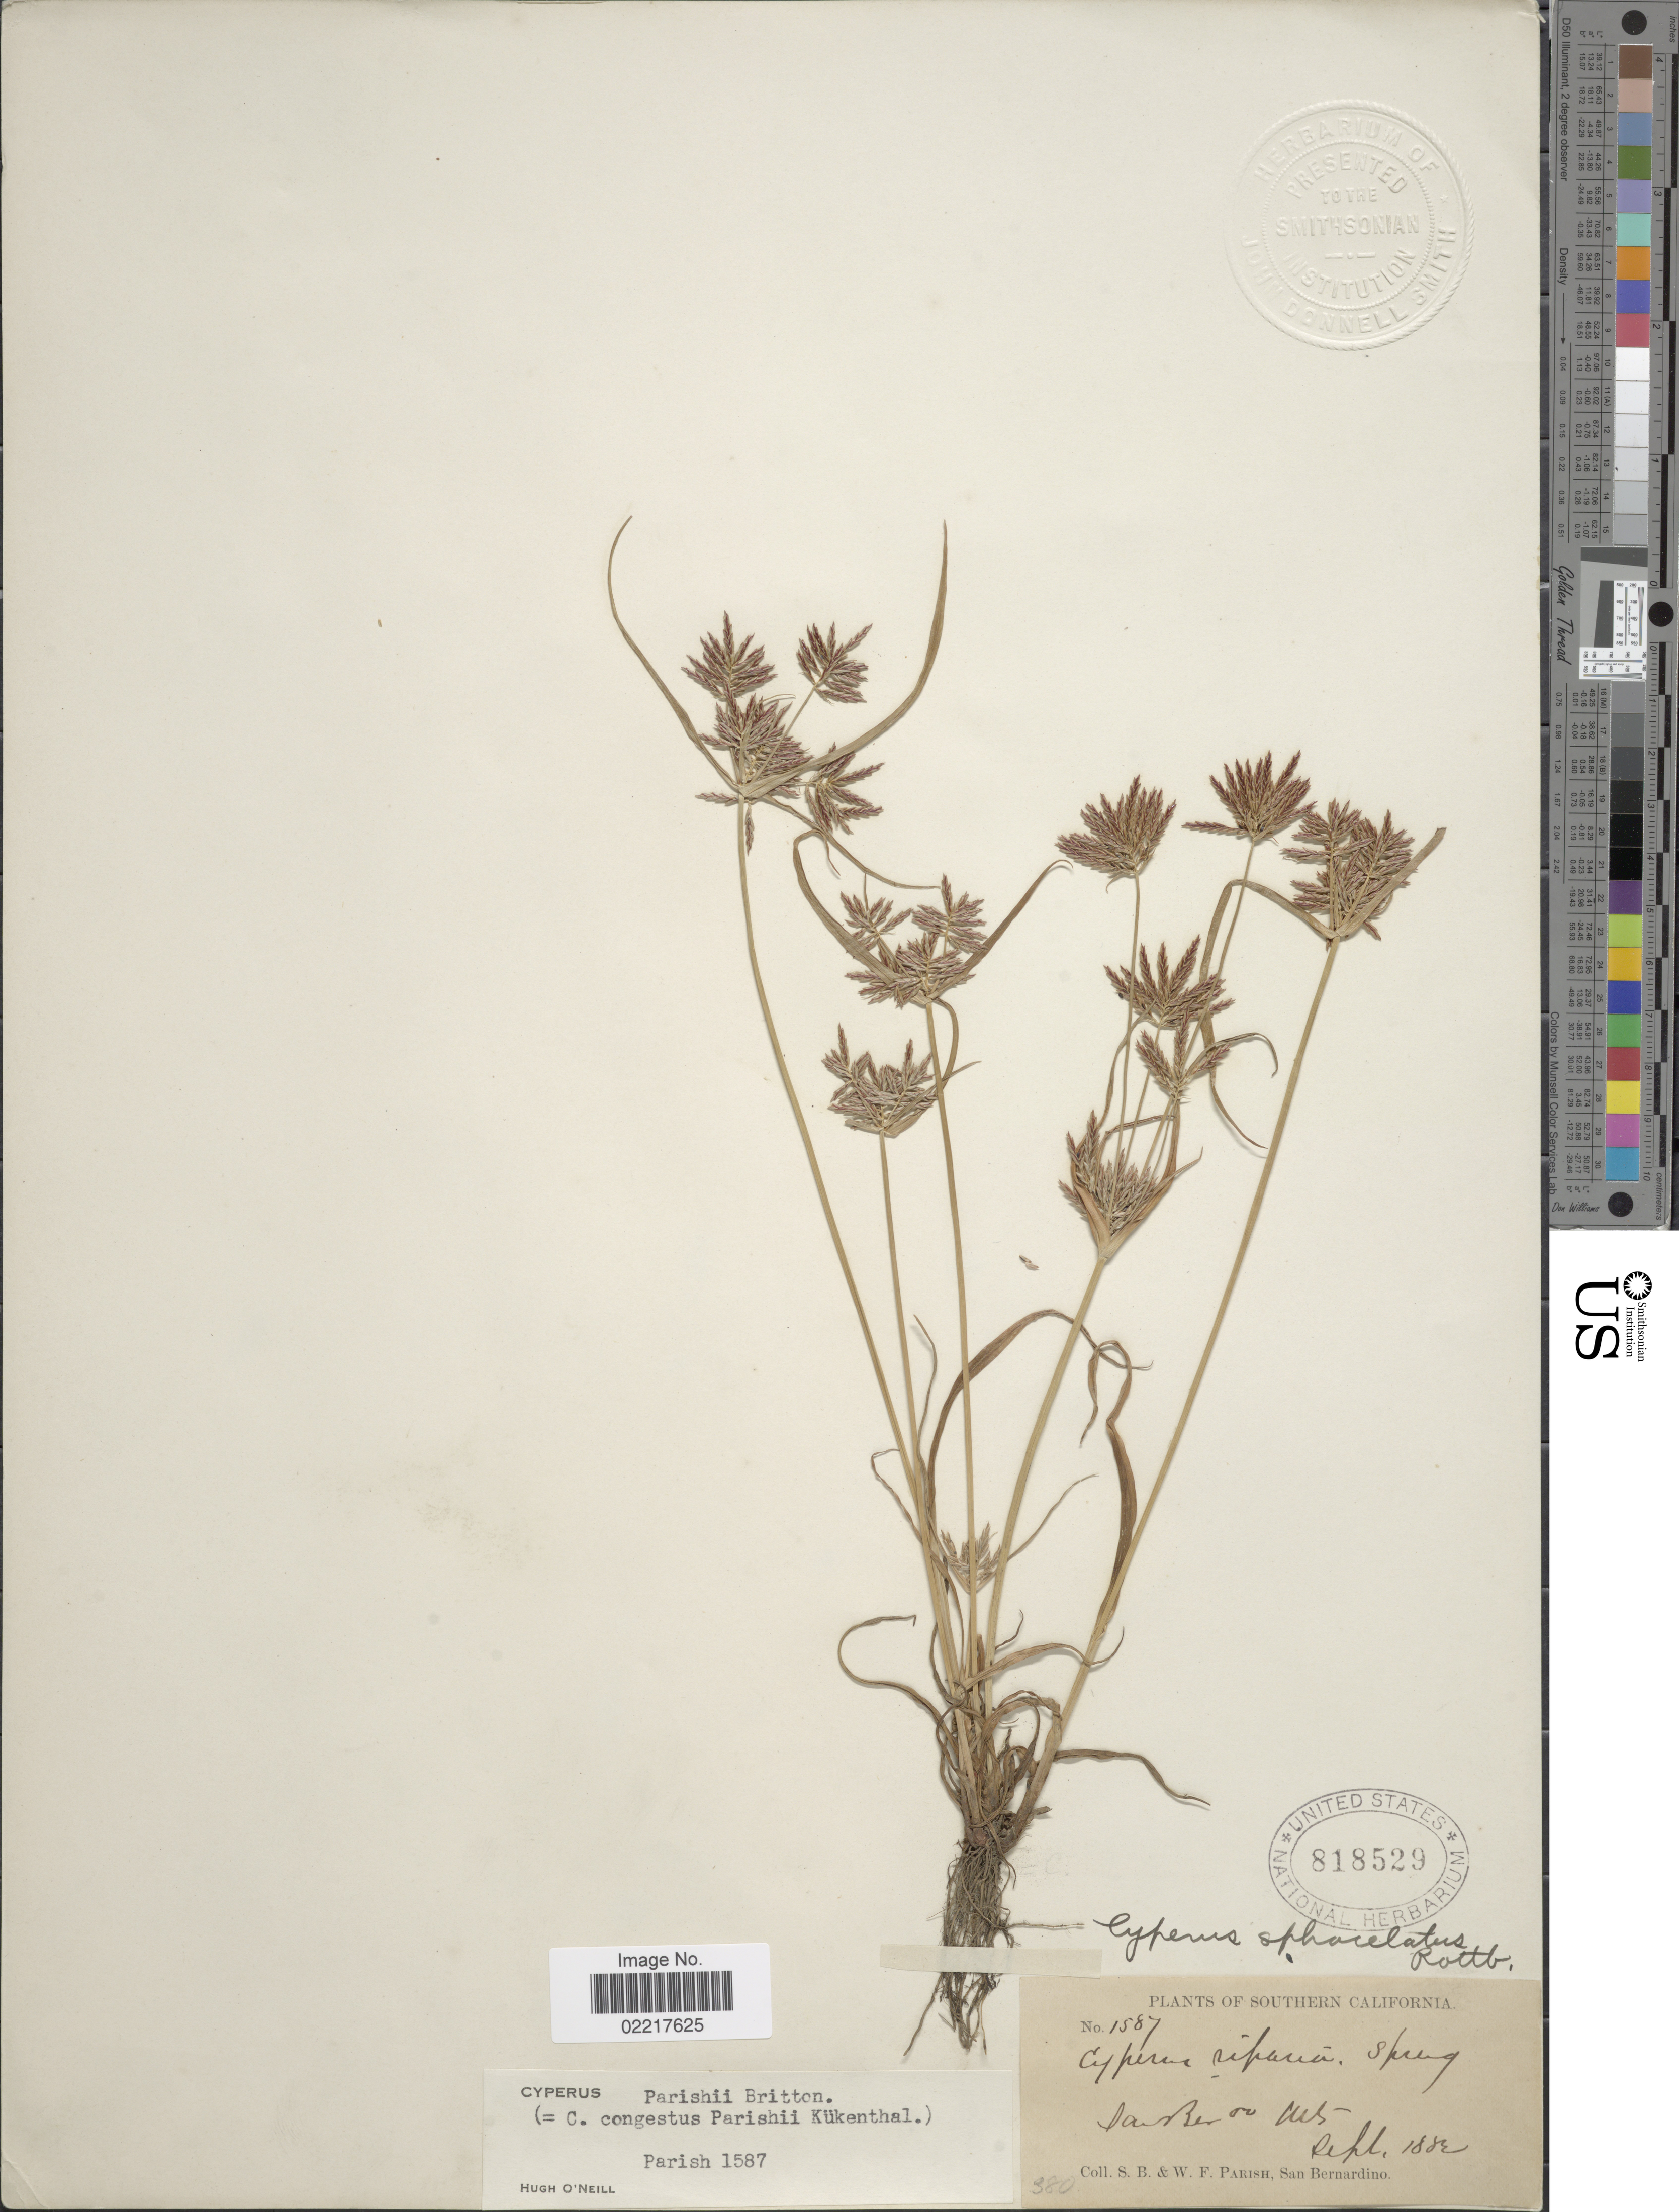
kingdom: Plantae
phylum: Tracheophyta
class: Liliopsida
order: Poales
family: Cyperaceae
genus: Cyperus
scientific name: Cyperus parishii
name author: Britton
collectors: S. B. Parish & W. F. Parish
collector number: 1587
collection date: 1882-09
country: United States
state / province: California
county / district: San Barnadino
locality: Southern California, San Berdo Mts.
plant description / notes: Corrected "Barner co Me" to "San Berdo Mts."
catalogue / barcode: US 818529